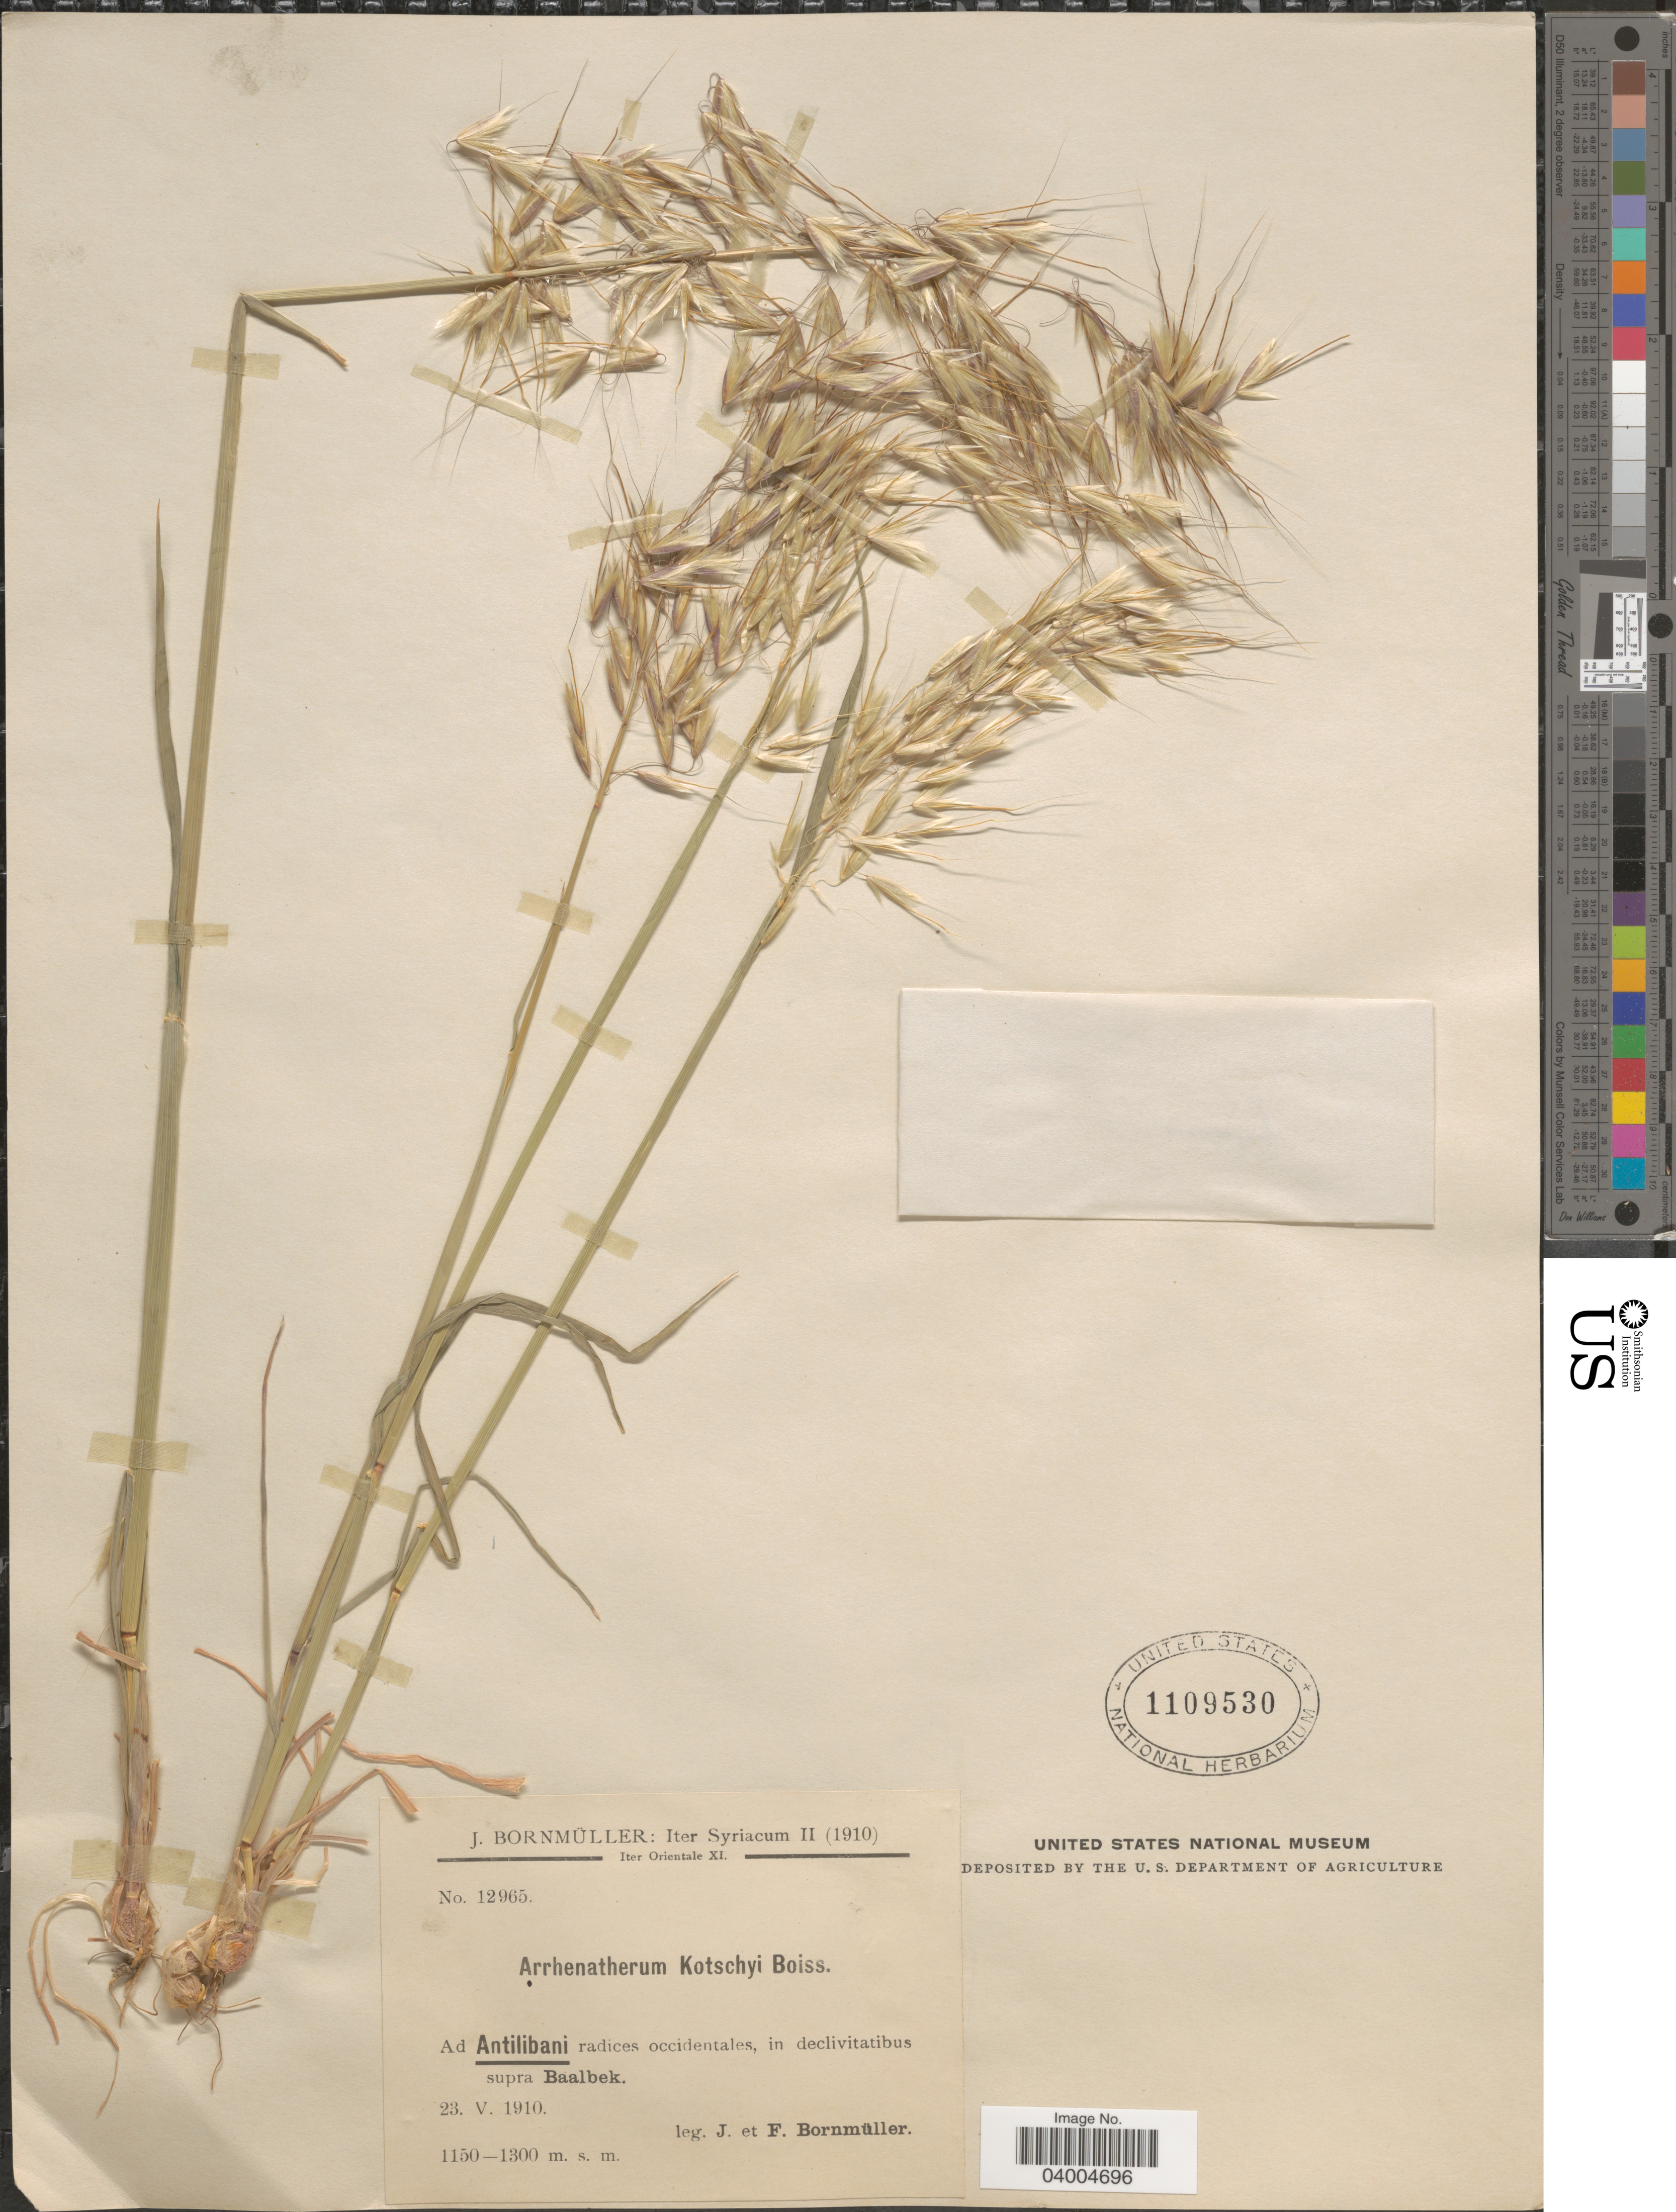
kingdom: Plantae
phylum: Tracheophyta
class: Liliopsida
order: Poales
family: Poaceae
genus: Arrhenatherum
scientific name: Arrhenatherum kotschyi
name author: Boiss.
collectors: J. Bornmüller & F. Bornmüller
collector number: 12965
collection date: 1910-05-23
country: Syria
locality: Iter Orientale. Ad Antilibani radices occidentales, in declivitatibus supra Baalbek.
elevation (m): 1150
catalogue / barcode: US 1109530